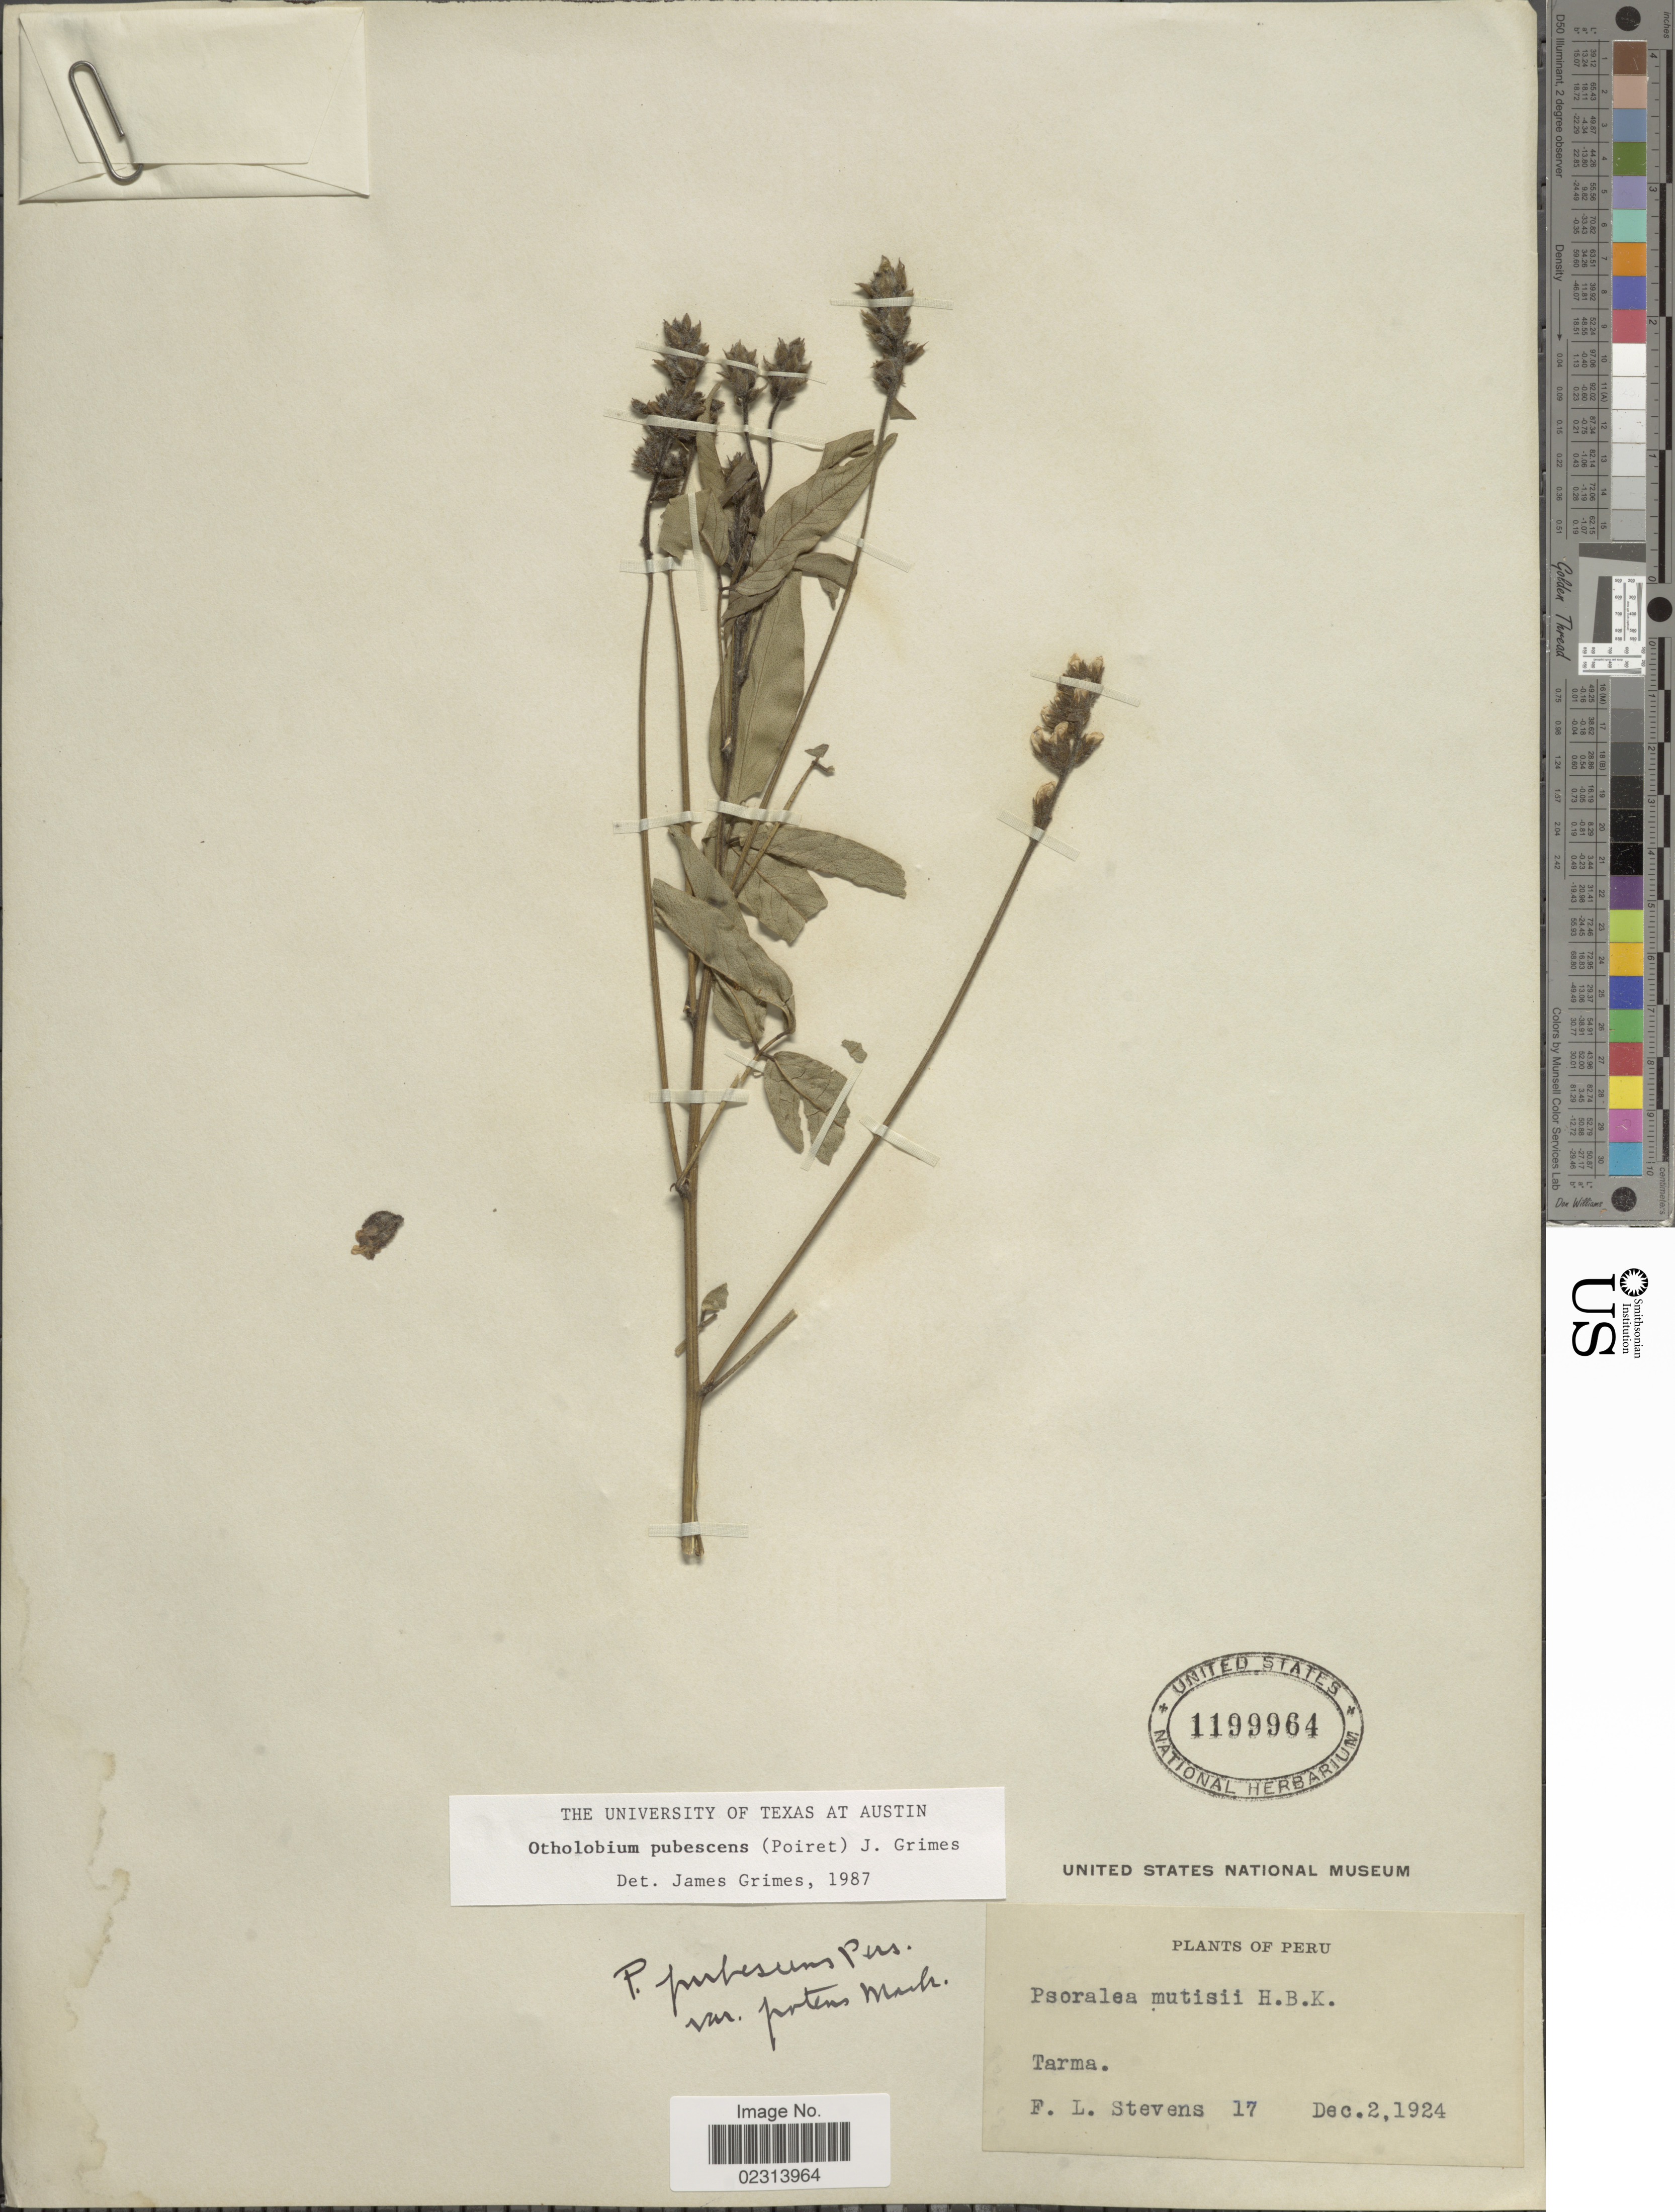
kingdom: Plantae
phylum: Tracheophyta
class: Magnoliopsida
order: Fabales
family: Fabaceae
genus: Otholobium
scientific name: Otholobium pubescens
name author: (Poir.) J.W. Grimes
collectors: F. L. Stevens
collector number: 17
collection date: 1924-12-02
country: Peru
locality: Tarma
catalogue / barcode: US 1199964